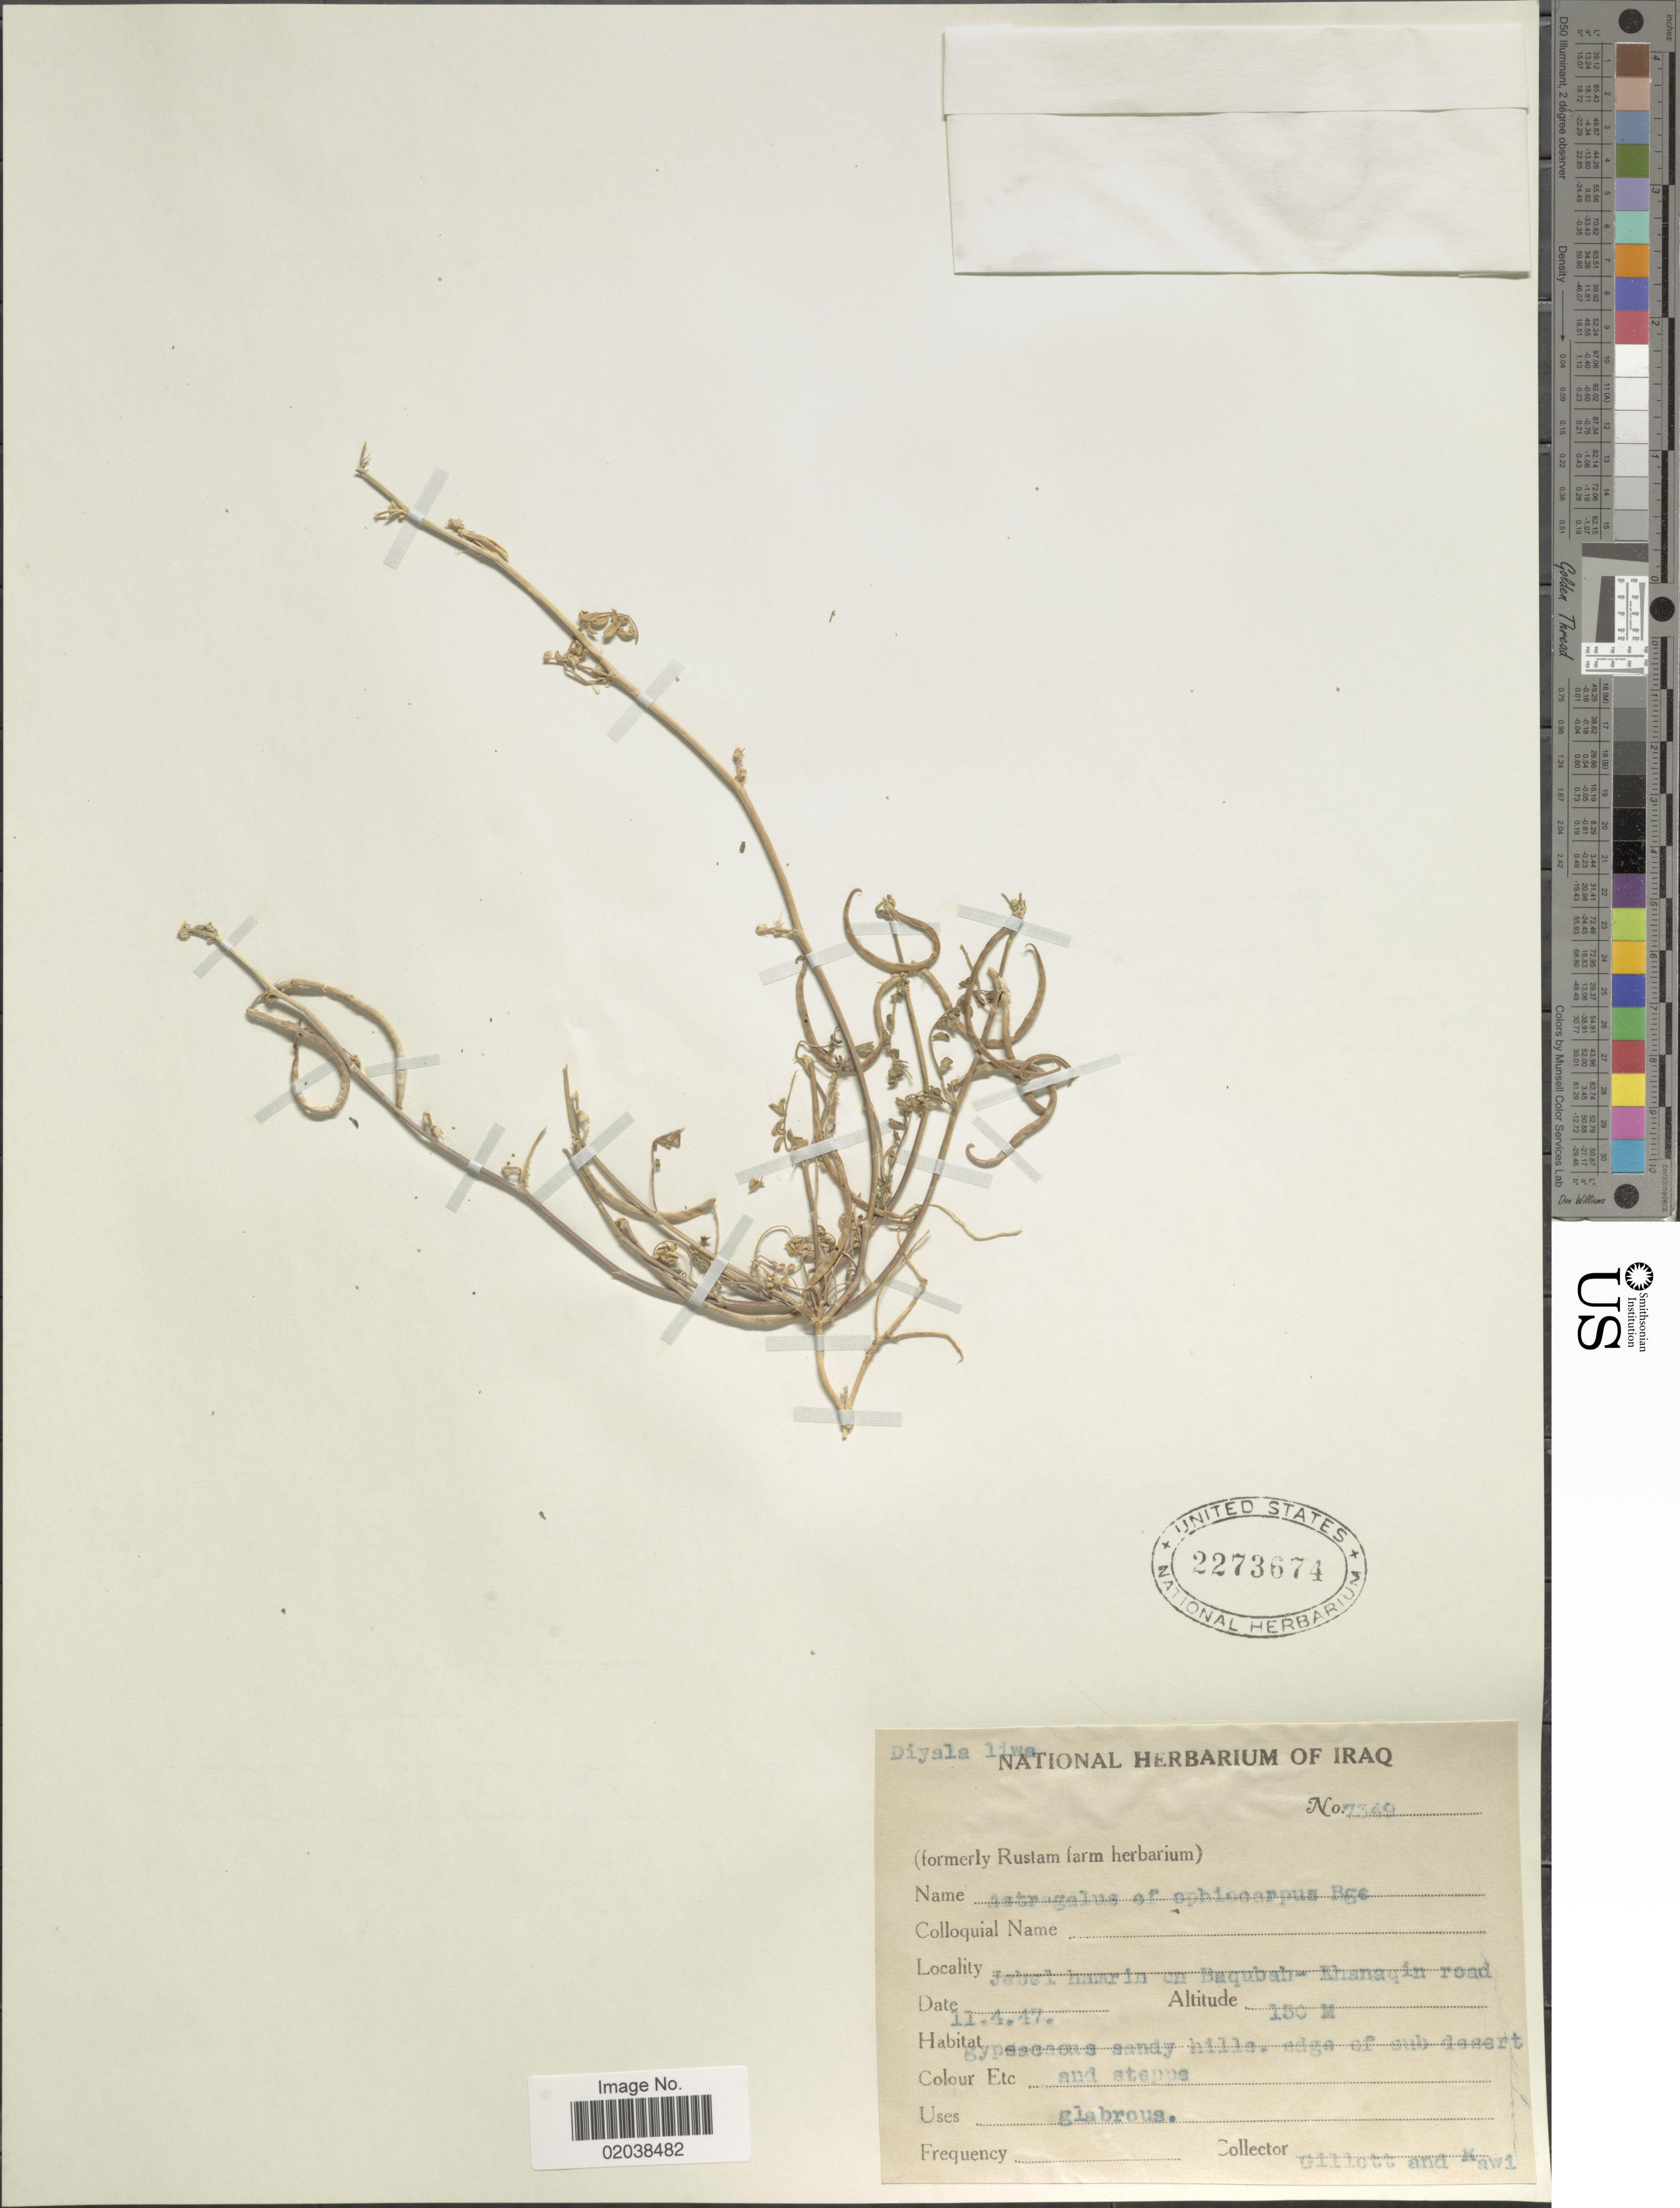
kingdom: Plantae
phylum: Tracheophyta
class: Magnoliopsida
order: Fabales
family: Fabaceae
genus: Astragalus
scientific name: Astragalus ophiocarpus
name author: Benth. ex Boiss.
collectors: Gillett, -- & -. Rawi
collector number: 7349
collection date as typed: Transcribed d/m/y: 11/4/47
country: Iraq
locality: Jebel Hamrin on Baqubah - Khanaqin road [interpreted]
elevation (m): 150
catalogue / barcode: US 2273674